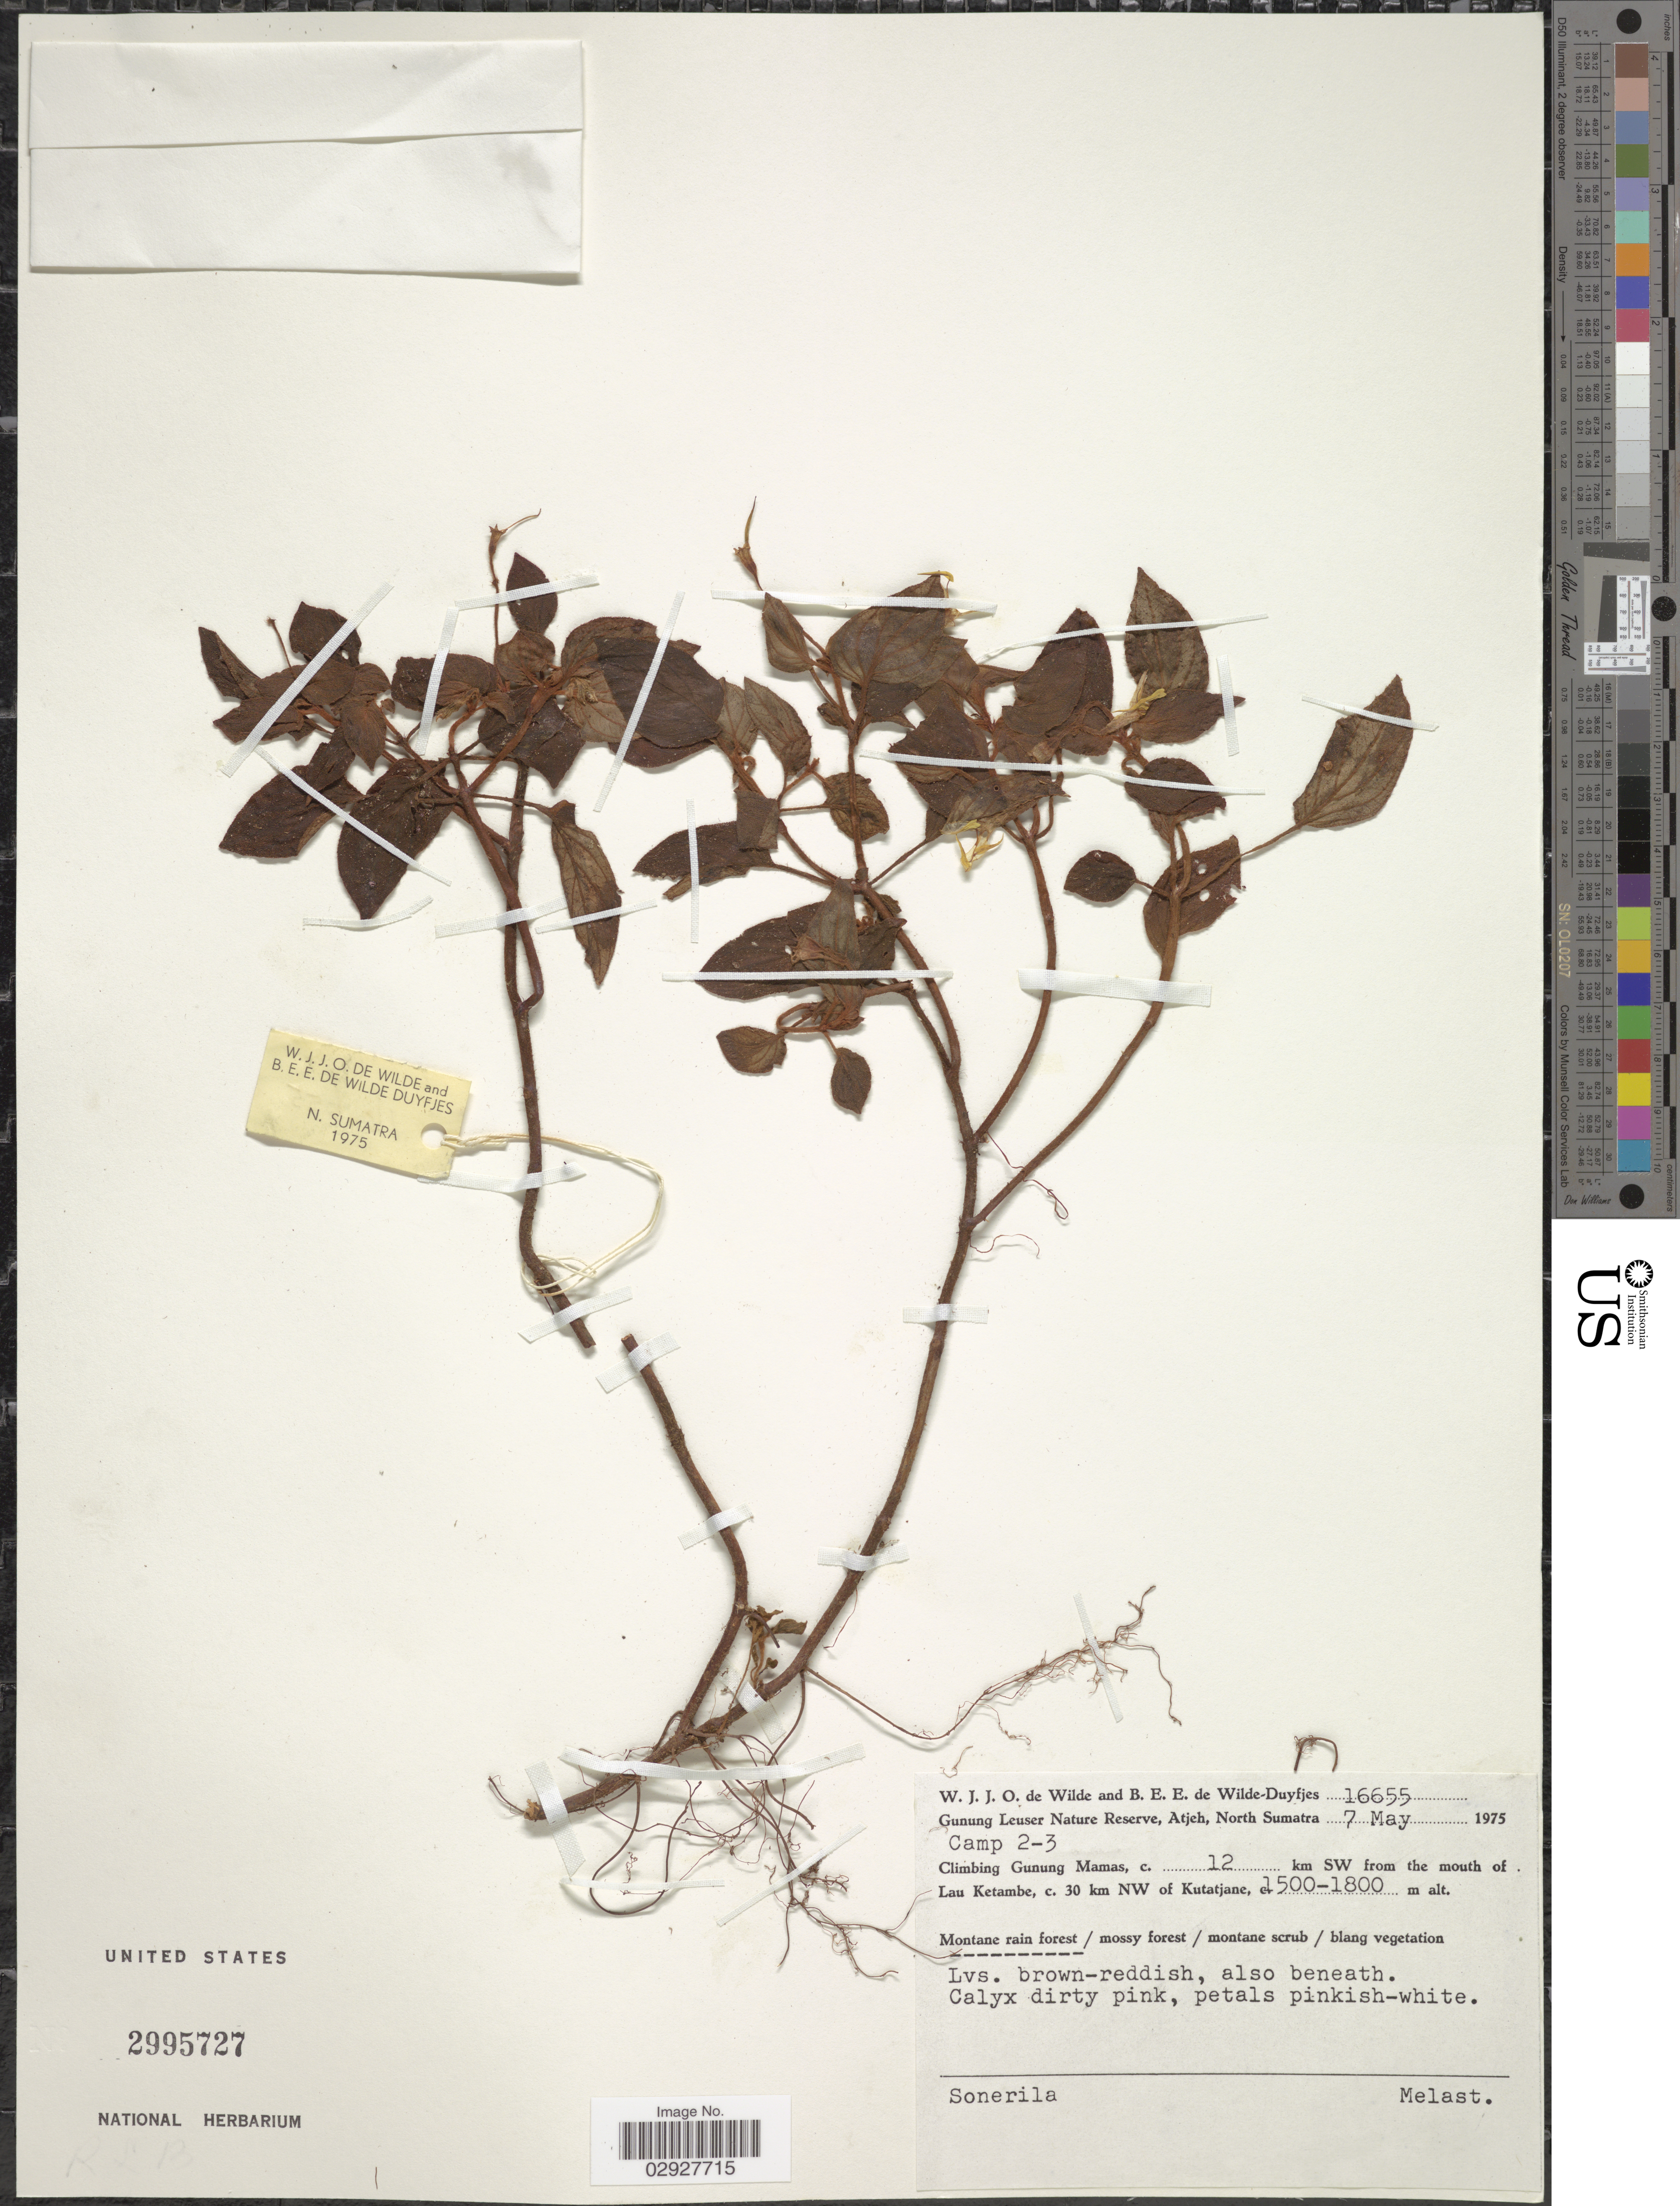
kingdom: Plantae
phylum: Tracheophyta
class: Magnoliopsida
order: Myrtales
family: Melastomataceae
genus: Sonerila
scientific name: Sonerila sp.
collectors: W. J. de Wilde & B. E. de Wilde-Duyfjes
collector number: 16655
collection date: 1975-05-07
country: Indonesia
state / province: Sumatra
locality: Gunung Leuser Nature Reserve, Atjeh, North Sumatra. Camp 2-3, Climbing Gunung Mamas, c. 12 km SW from the mouth of Lau Ketambe, c. 30 km NW of Kutatjane.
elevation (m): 1500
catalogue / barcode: US 2995727